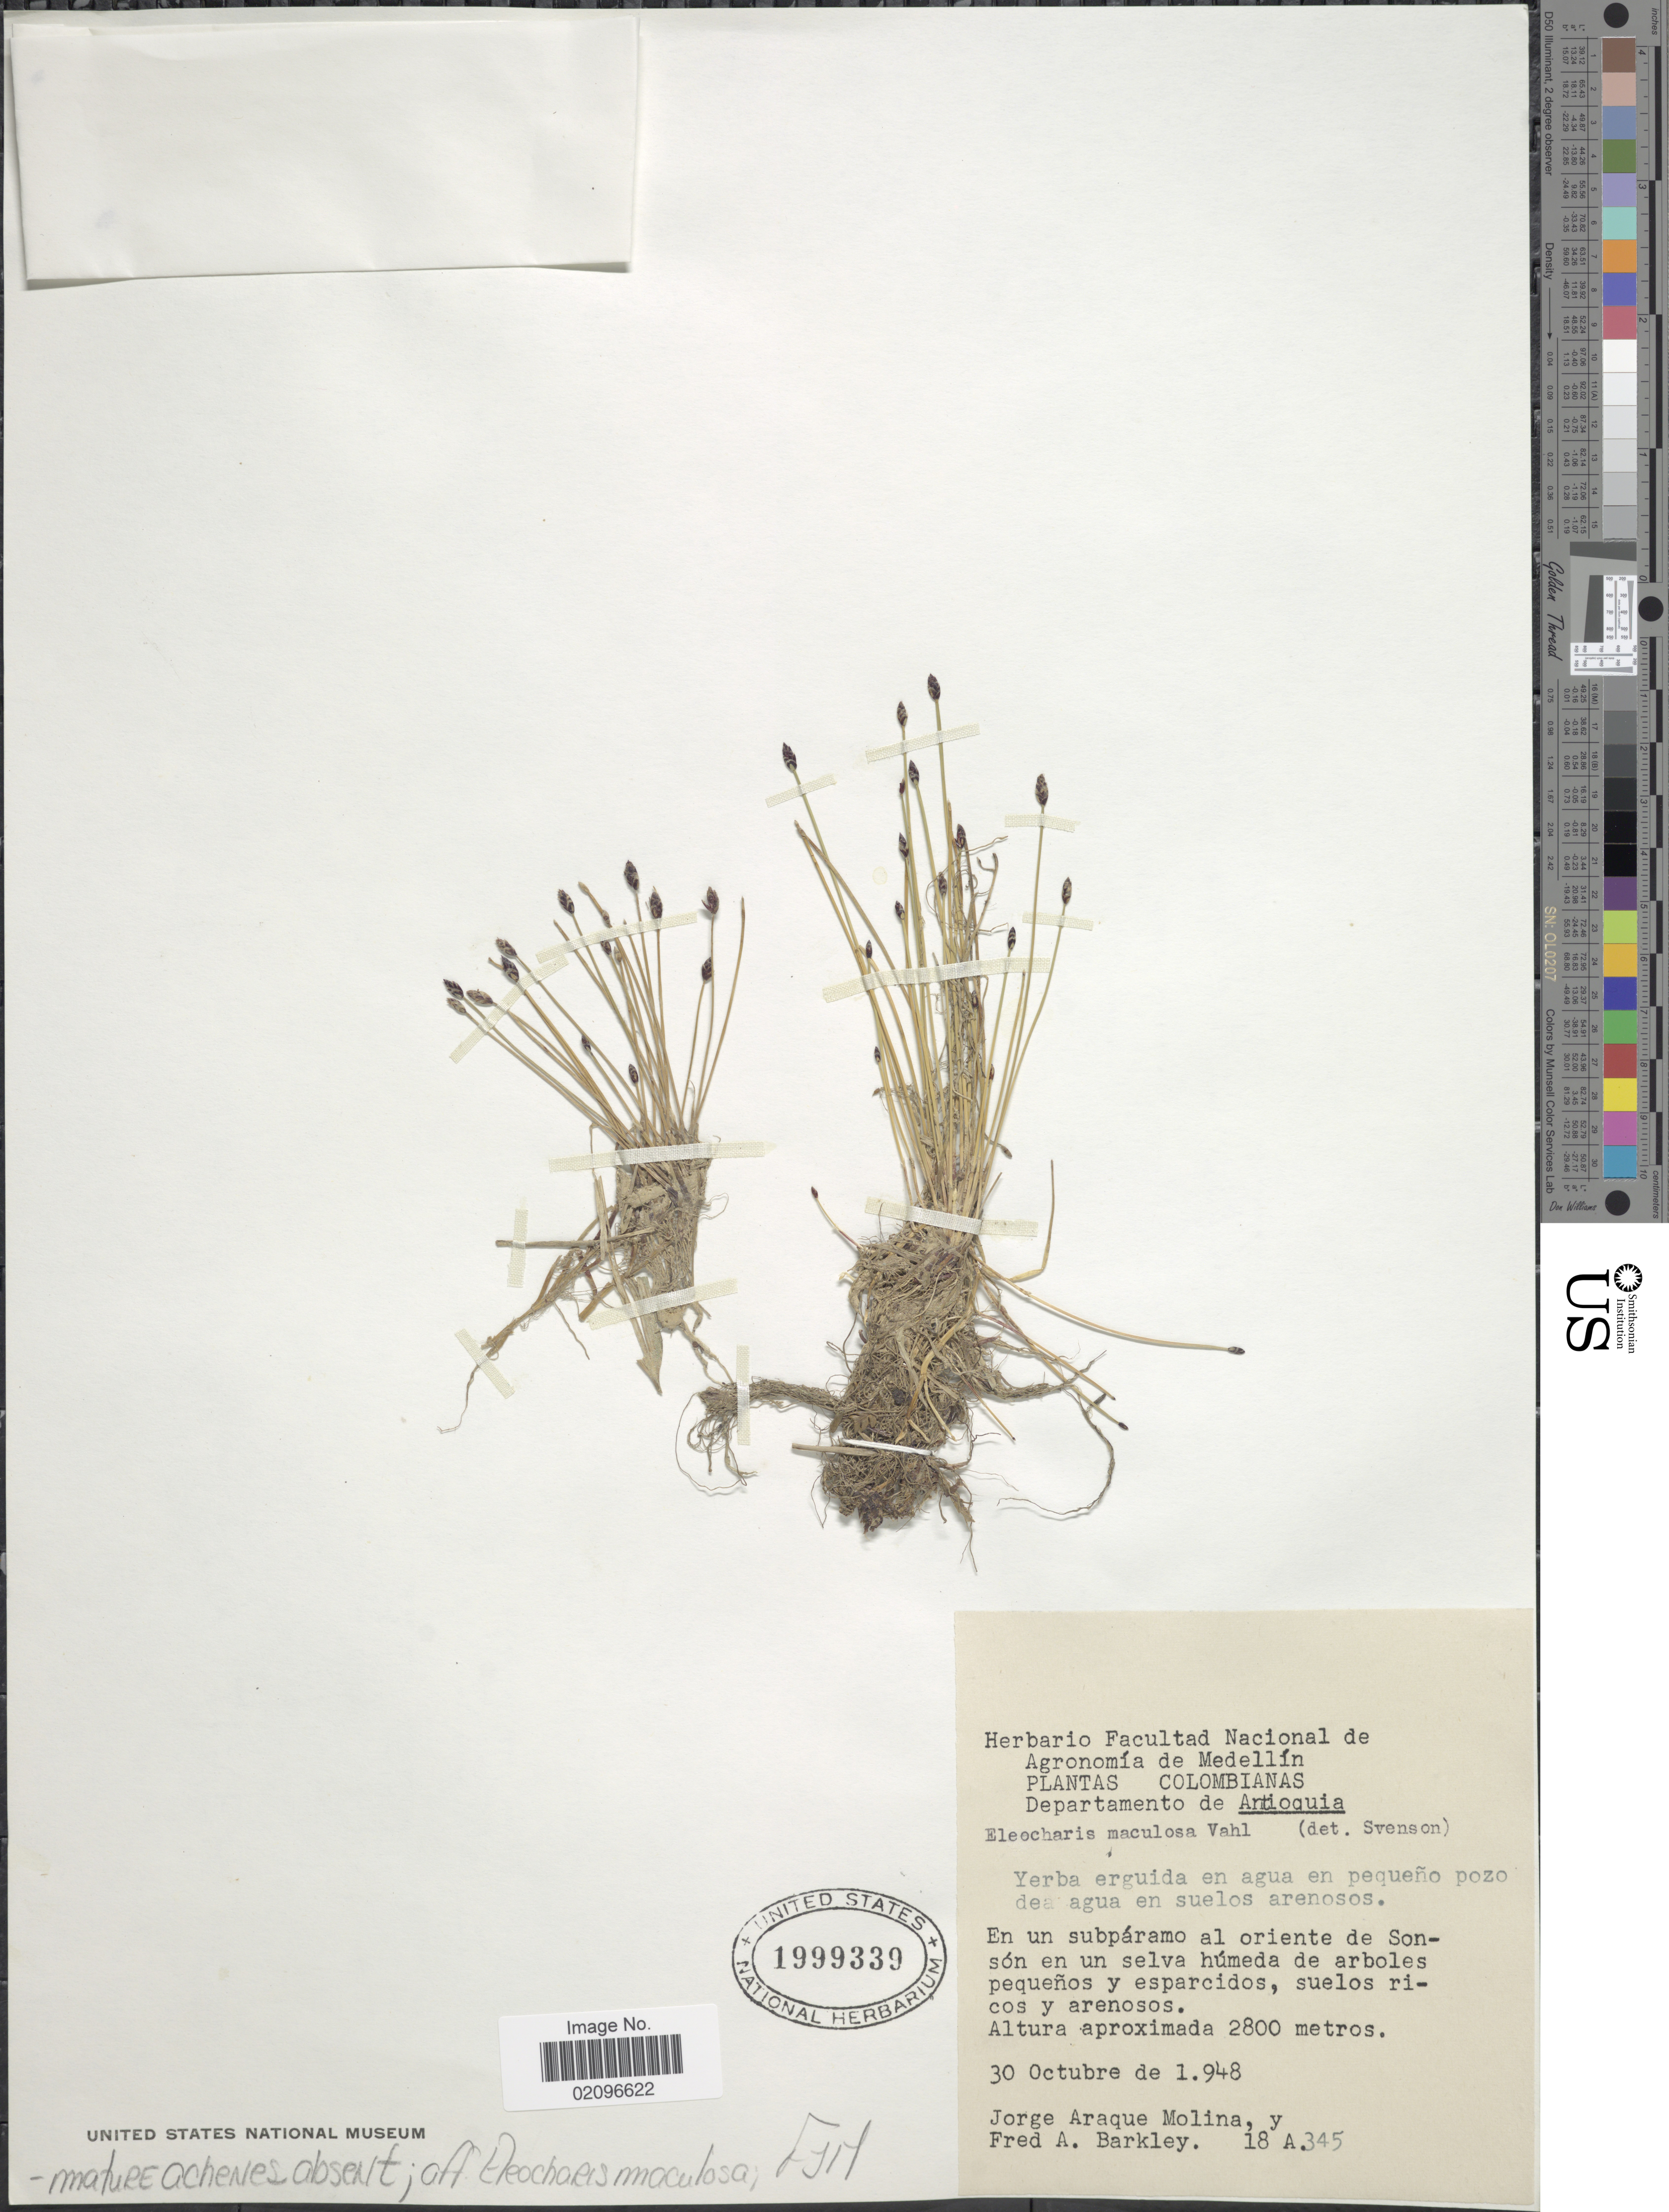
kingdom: Plantae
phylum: Tracheophyta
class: Liliopsida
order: Poales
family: Cyperaceae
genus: Eleocharis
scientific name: Eleocharis maculosa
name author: (Vahl) Roem. & Schult.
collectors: J. A. Molina & F. A. Barkley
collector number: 18A345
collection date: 1948-10-30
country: Colombia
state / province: Antioquia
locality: Departamento de Antioquia. En un subparamo al oriente de Son-son en un selva humeda de arboles pequenos y esparcidos, suelos ricos y arenosis,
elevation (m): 2800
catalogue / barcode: US 1999339